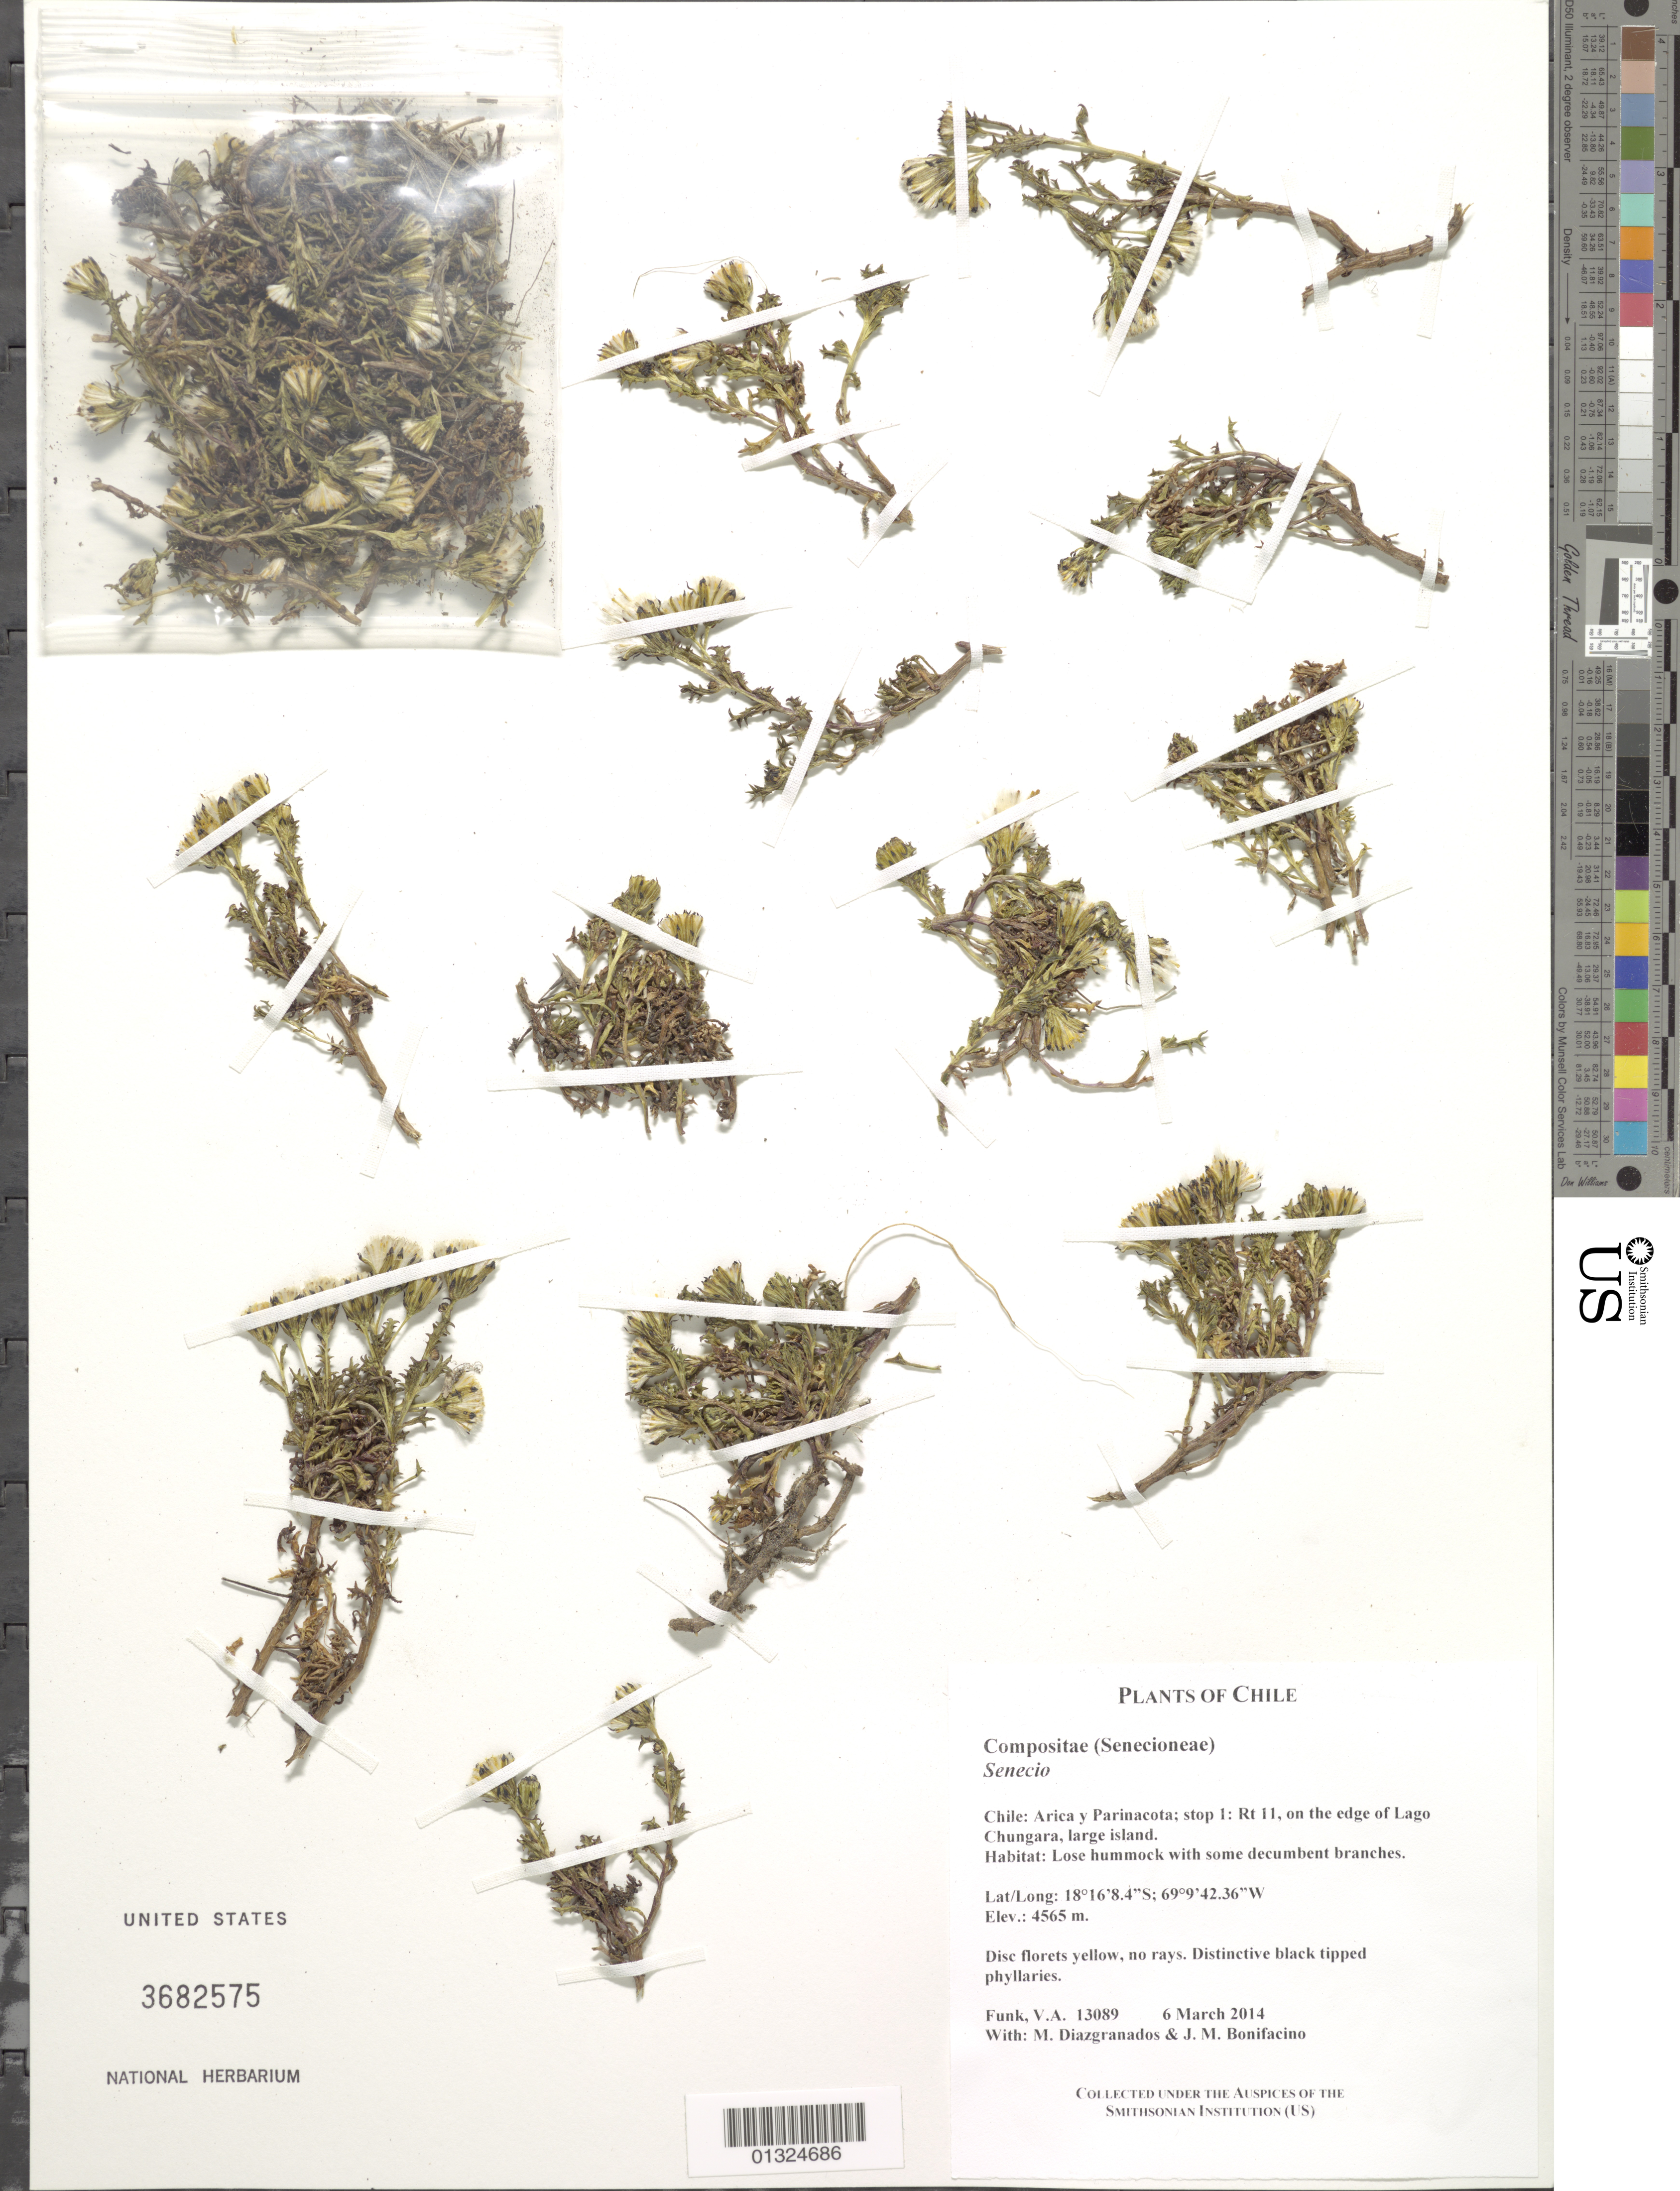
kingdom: Plantae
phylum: Tracheophyta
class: Magnoliopsida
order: Asterales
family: Asteraceae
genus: Senecio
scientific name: Senecio puchii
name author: Phil.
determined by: Calvo, Joel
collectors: V. Funk, M. Diazgranados C. & M. Bonifacino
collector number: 13089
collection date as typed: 6 March 2014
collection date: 2014-03-06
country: Chile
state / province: Arica y Parinacota (XV)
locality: Rt 11, on the edge of Lago Chungara, large island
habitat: Lose hummock with some decombent branches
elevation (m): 4565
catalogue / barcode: US 3682575